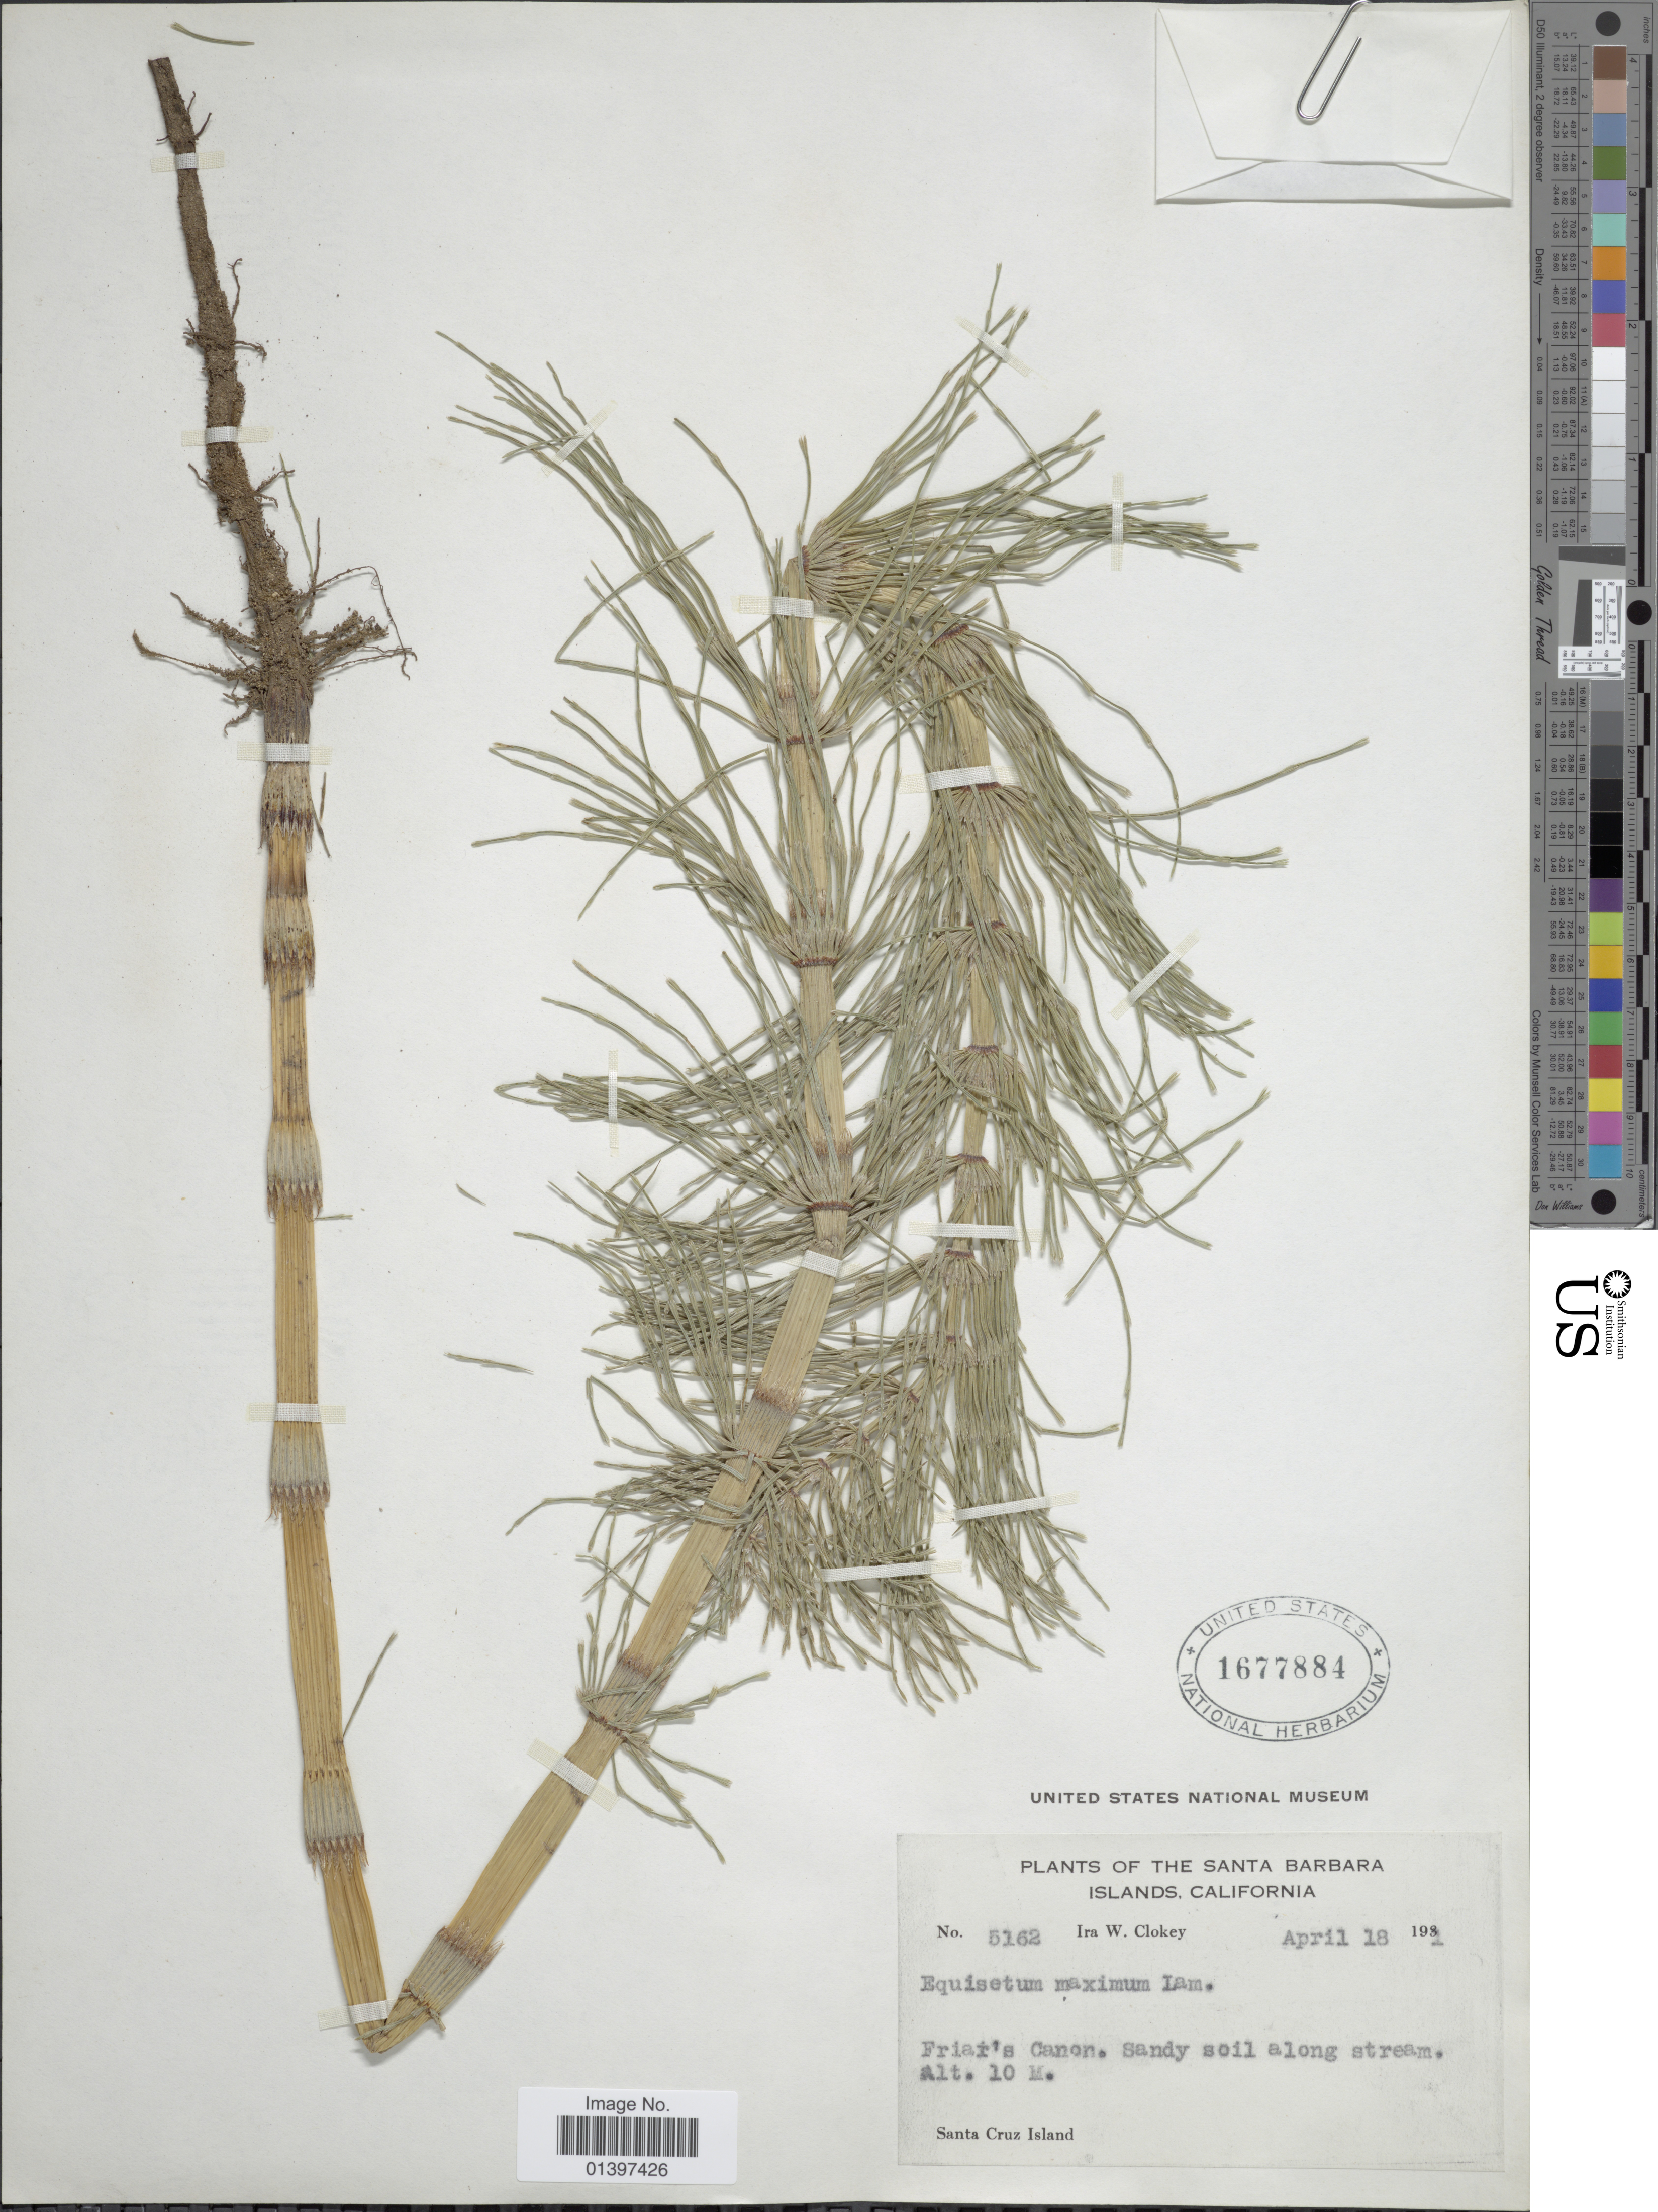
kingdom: Plantae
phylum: Tracheophyta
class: Polypodiopsida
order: Equisetales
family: Equisetaceae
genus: Equisetum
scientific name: Equisetum telmateia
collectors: I. W. Clokey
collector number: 5162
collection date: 1931-04-18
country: United States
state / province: California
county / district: Santa Barbara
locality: Santa Barbara Island, Friar's Canon, sandy soil along stream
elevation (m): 10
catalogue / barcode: US 1677884